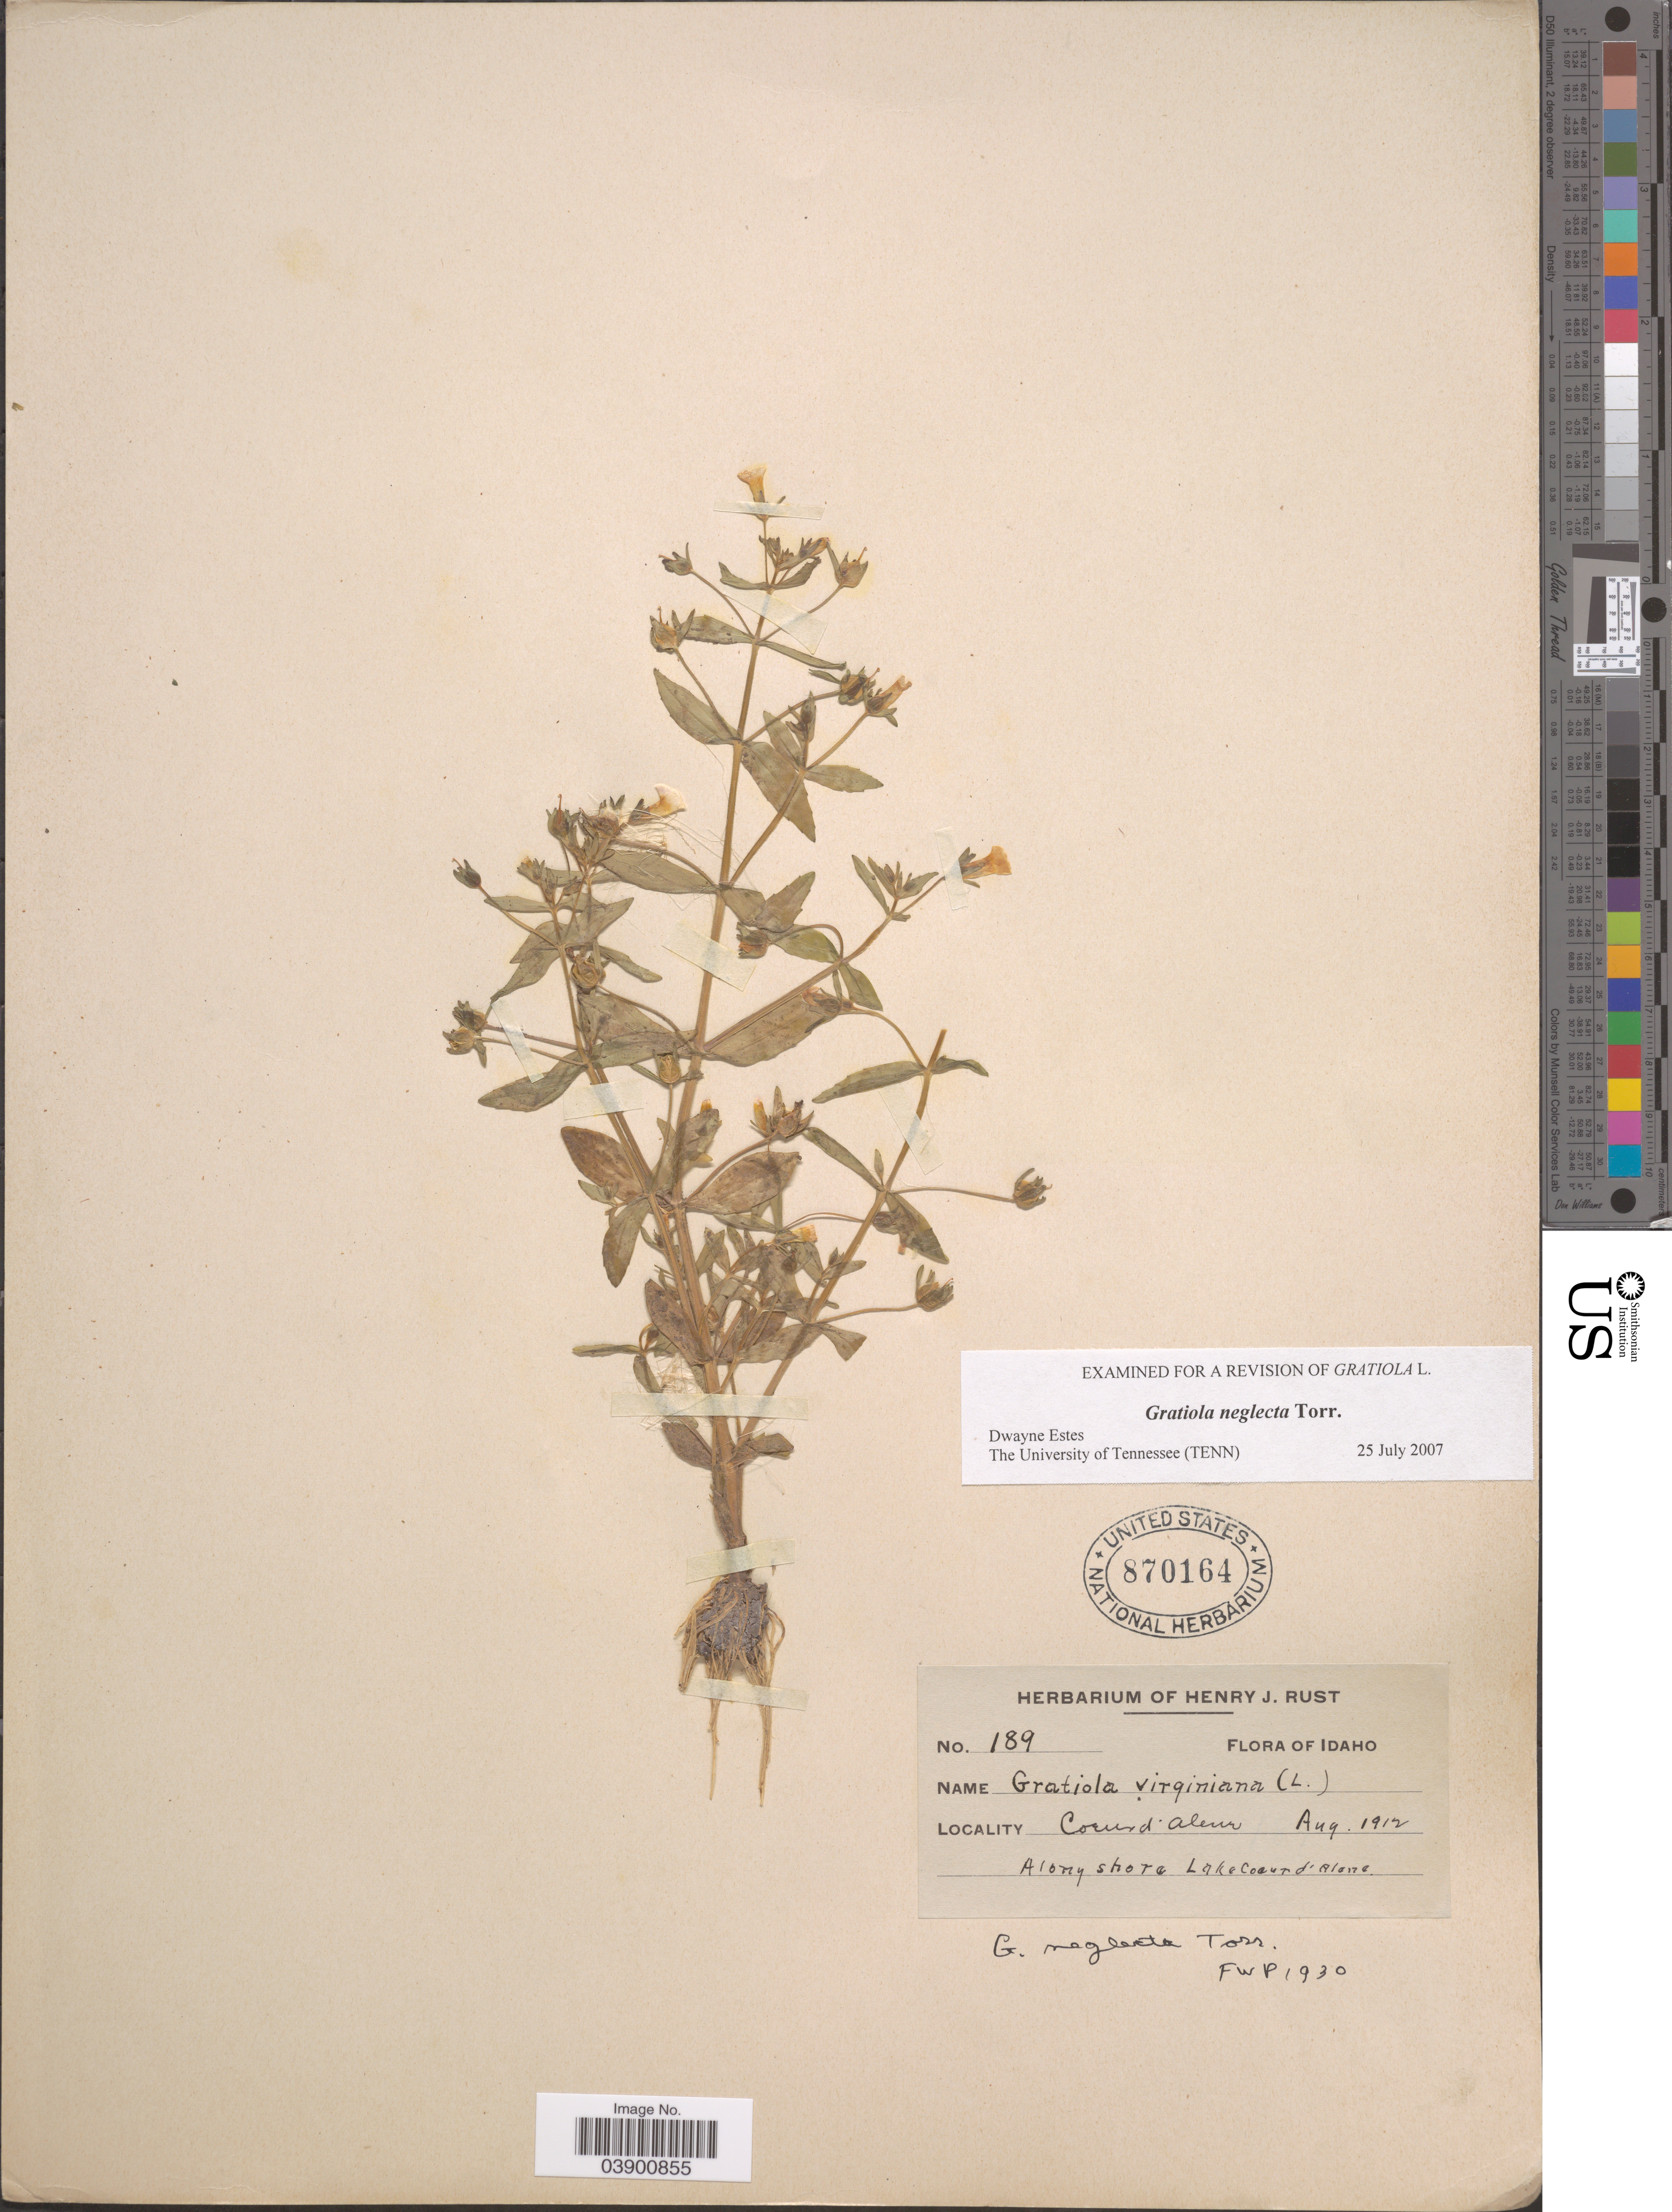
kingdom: Plantae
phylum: Tracheophyta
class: Magnoliopsida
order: Lamiales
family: Plantaginaceae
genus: Gratiola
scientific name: Gratiola neglecta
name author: Torr.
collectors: ex herb. Henry J. Rust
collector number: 189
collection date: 1912-08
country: United States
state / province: Idaho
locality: Coeur d'Alene. Along shore Lake Coeur d'Alene.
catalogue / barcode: US 870164